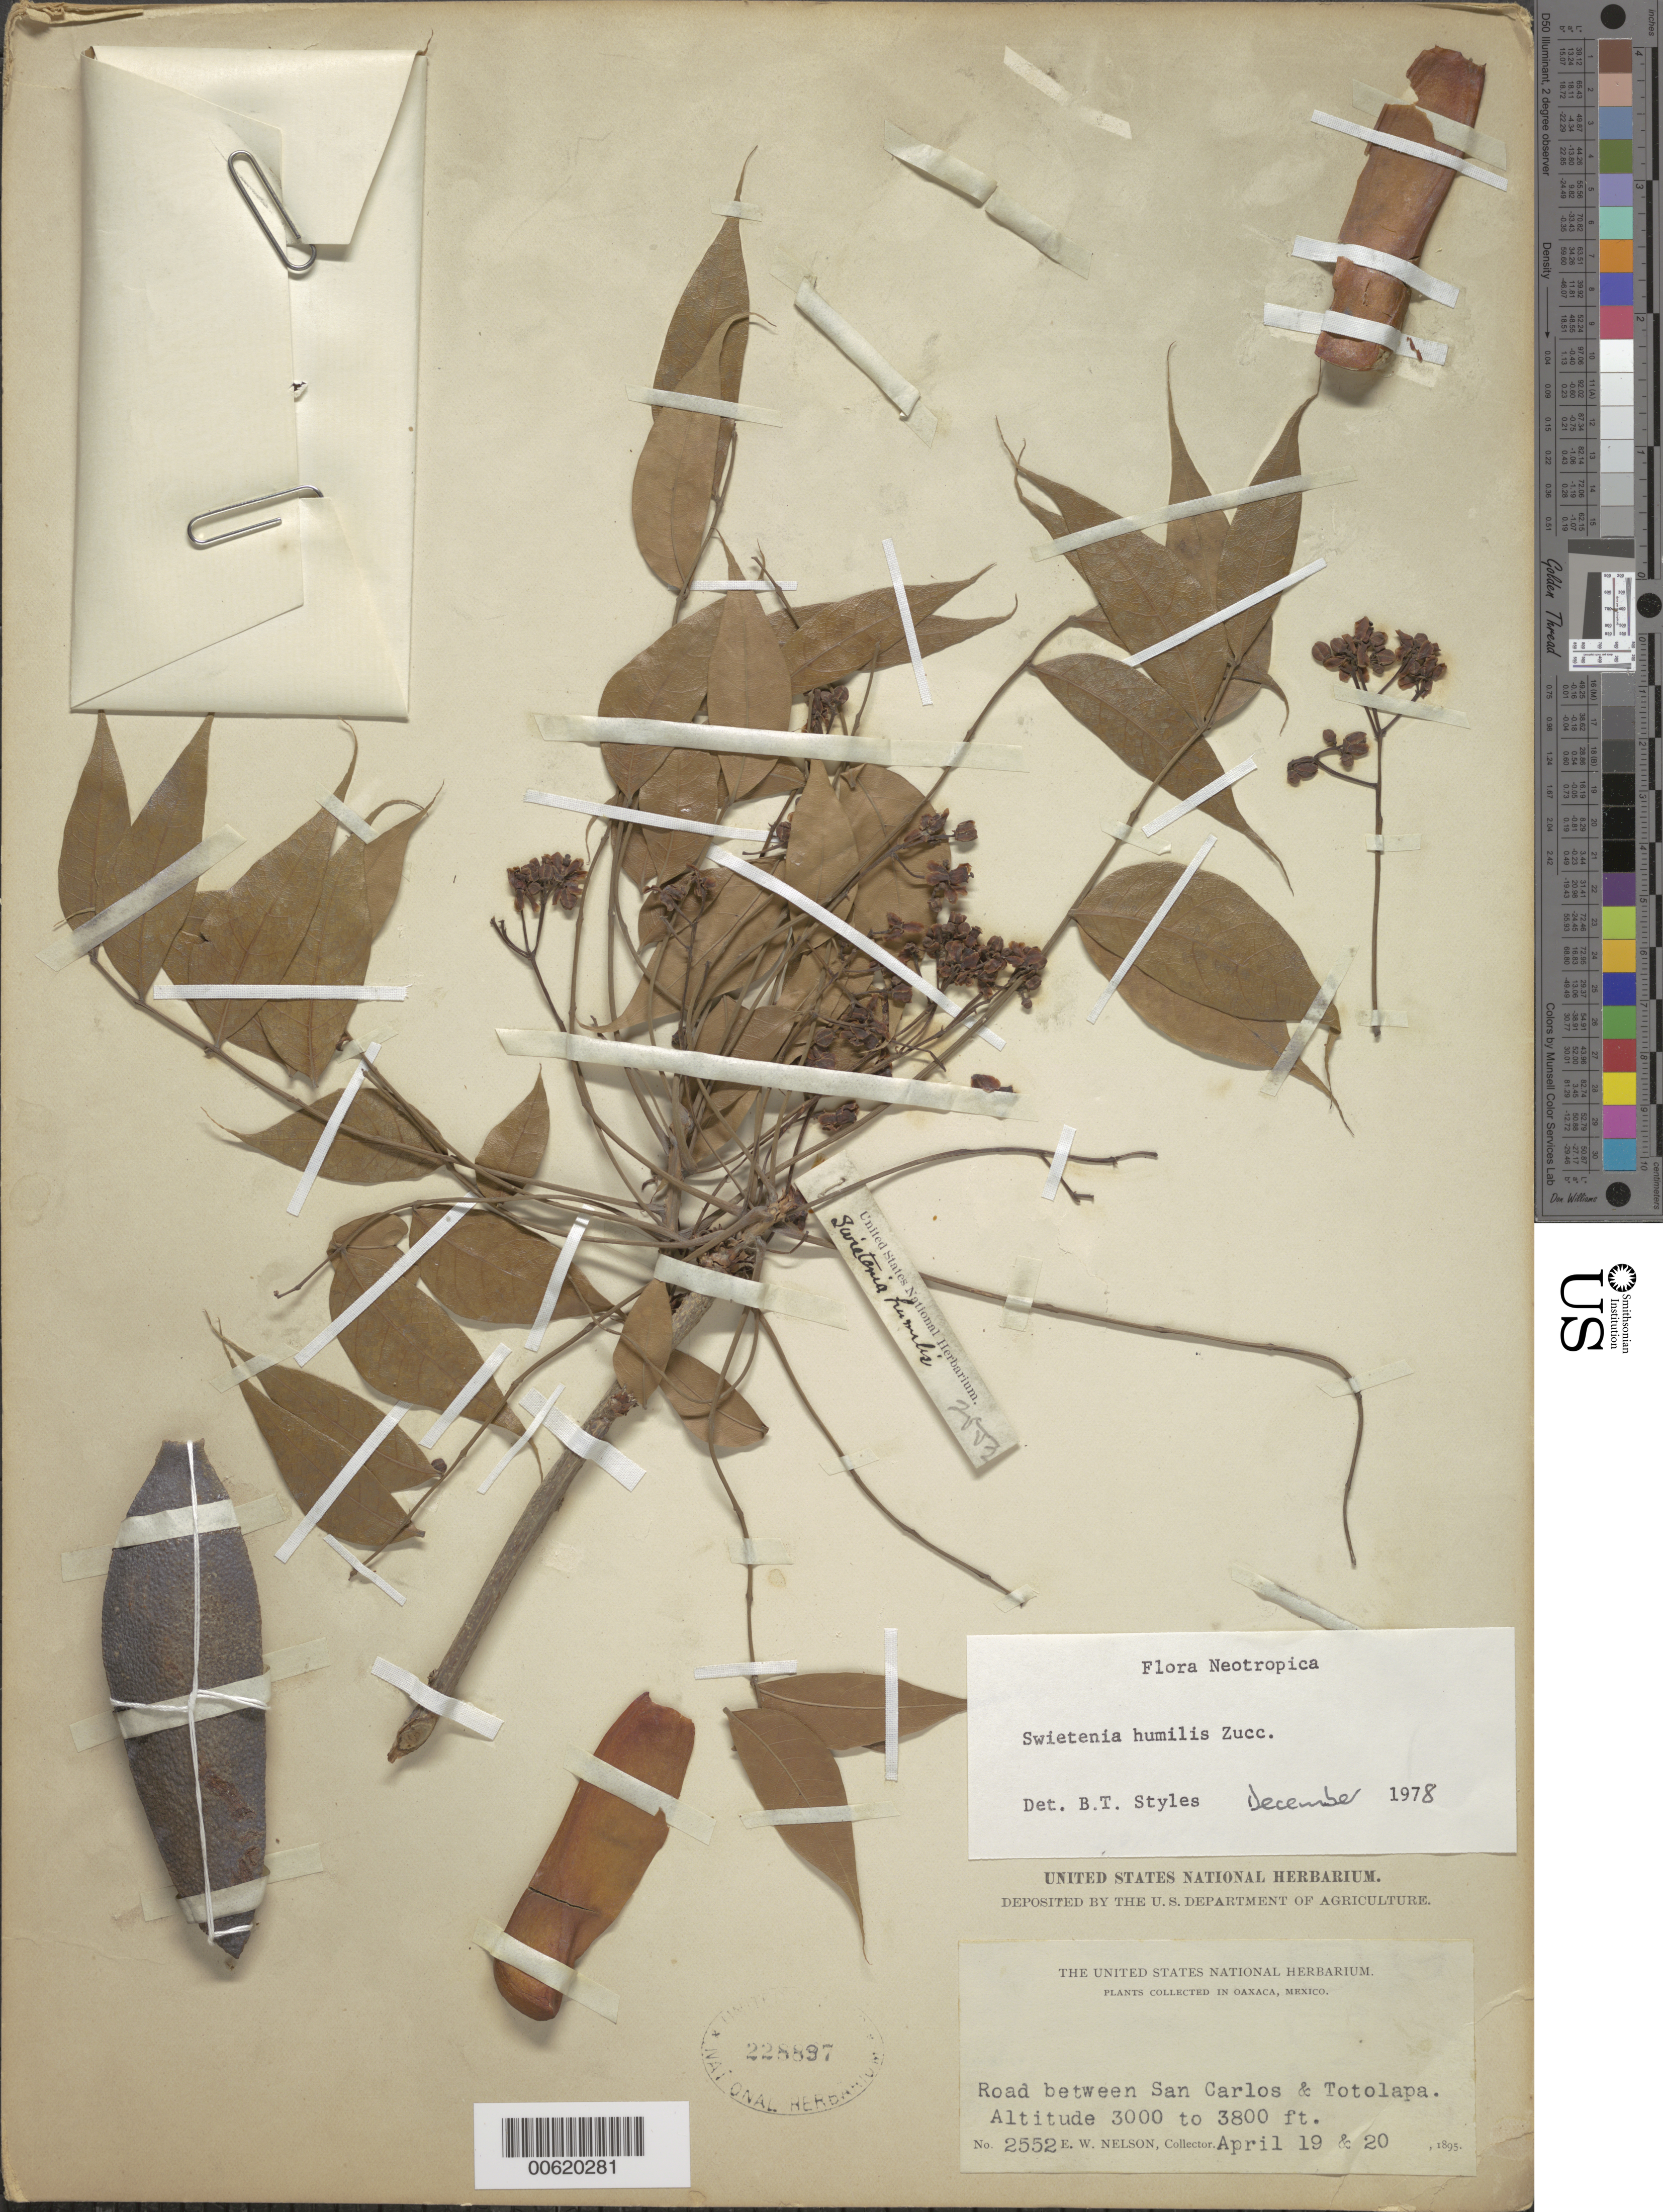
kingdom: Plantae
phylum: Tracheophyta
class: Magnoliopsida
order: Sapindales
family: Meliaceae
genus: Swietenia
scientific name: Swietenia humilis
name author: Zucc.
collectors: E. W. Nelson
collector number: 2552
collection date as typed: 19 Apr 1895 to 20 Apr 1895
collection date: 1895-04-19/1895-04-20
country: Mexico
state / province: Oaxaca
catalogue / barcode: US 228837